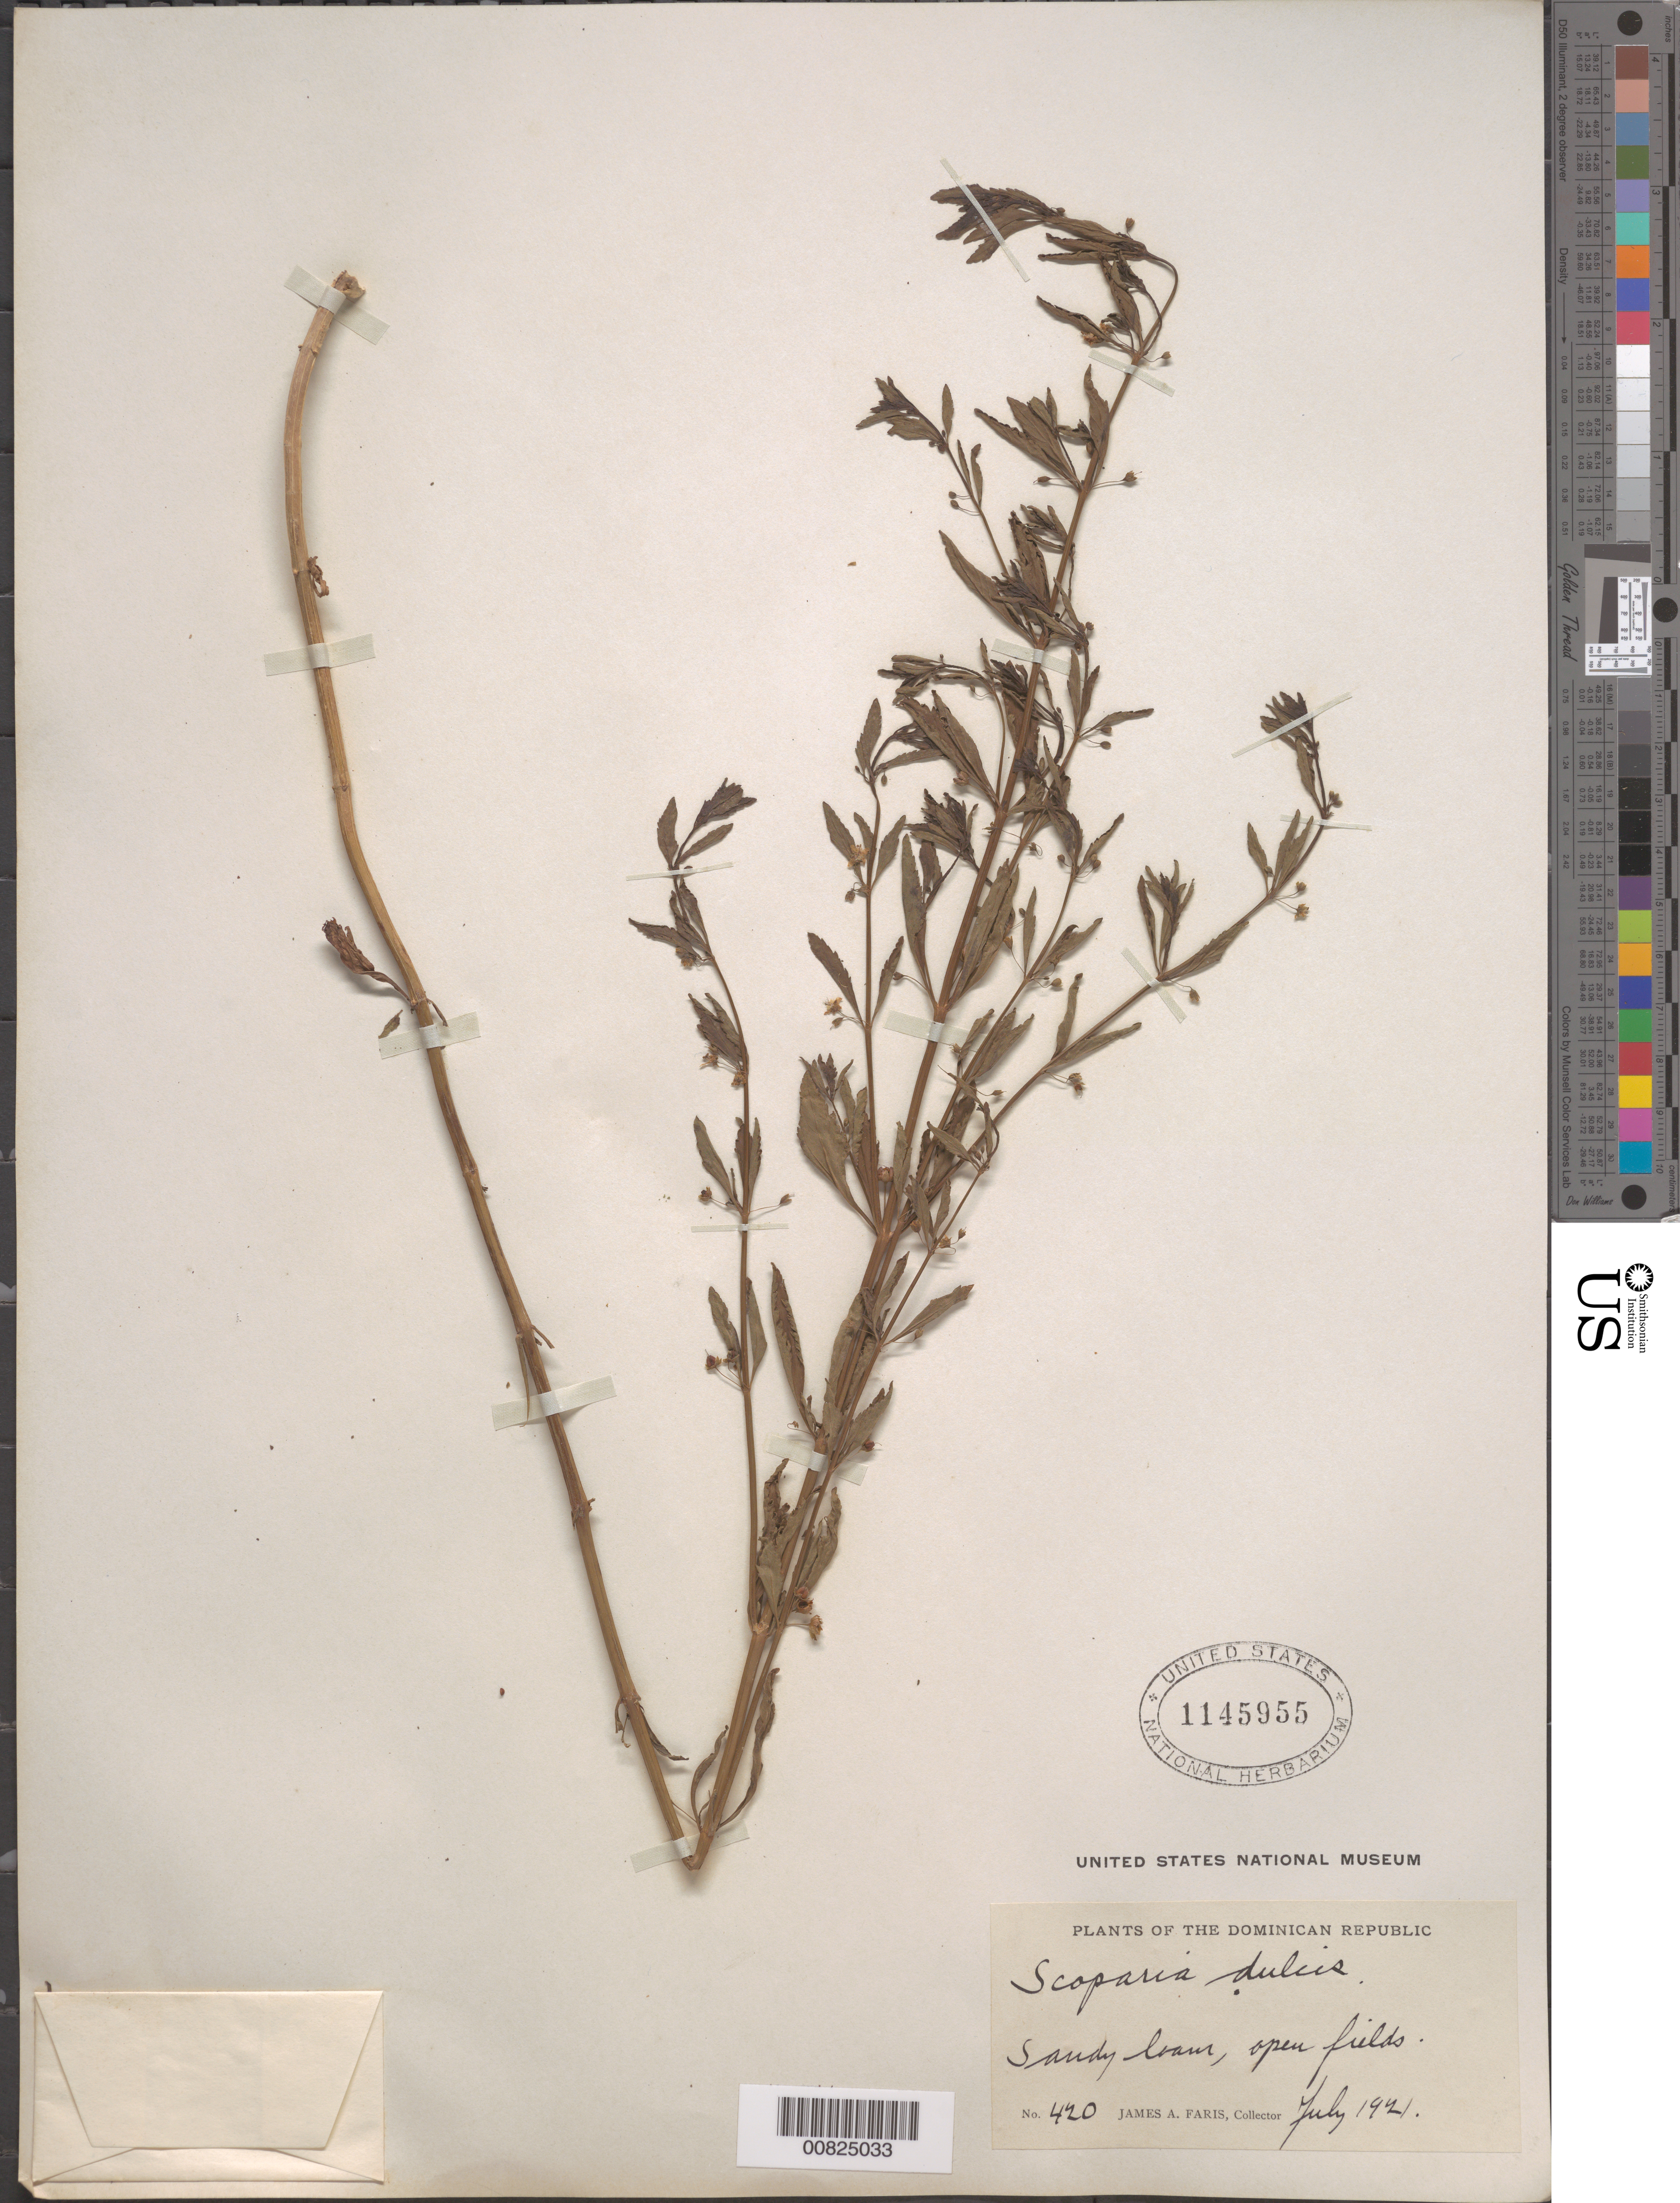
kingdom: Plantae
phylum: Tracheophyta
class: Magnoliopsida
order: Lamiales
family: Plantaginaceae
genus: Scoparia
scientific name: Scoparia dulcis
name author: L.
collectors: J. Faris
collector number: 420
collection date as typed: Jul 1920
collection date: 1920-07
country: Dominican Republic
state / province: San Cristóbal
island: Hispaniola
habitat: Sandy loam, open fields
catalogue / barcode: US 1145955